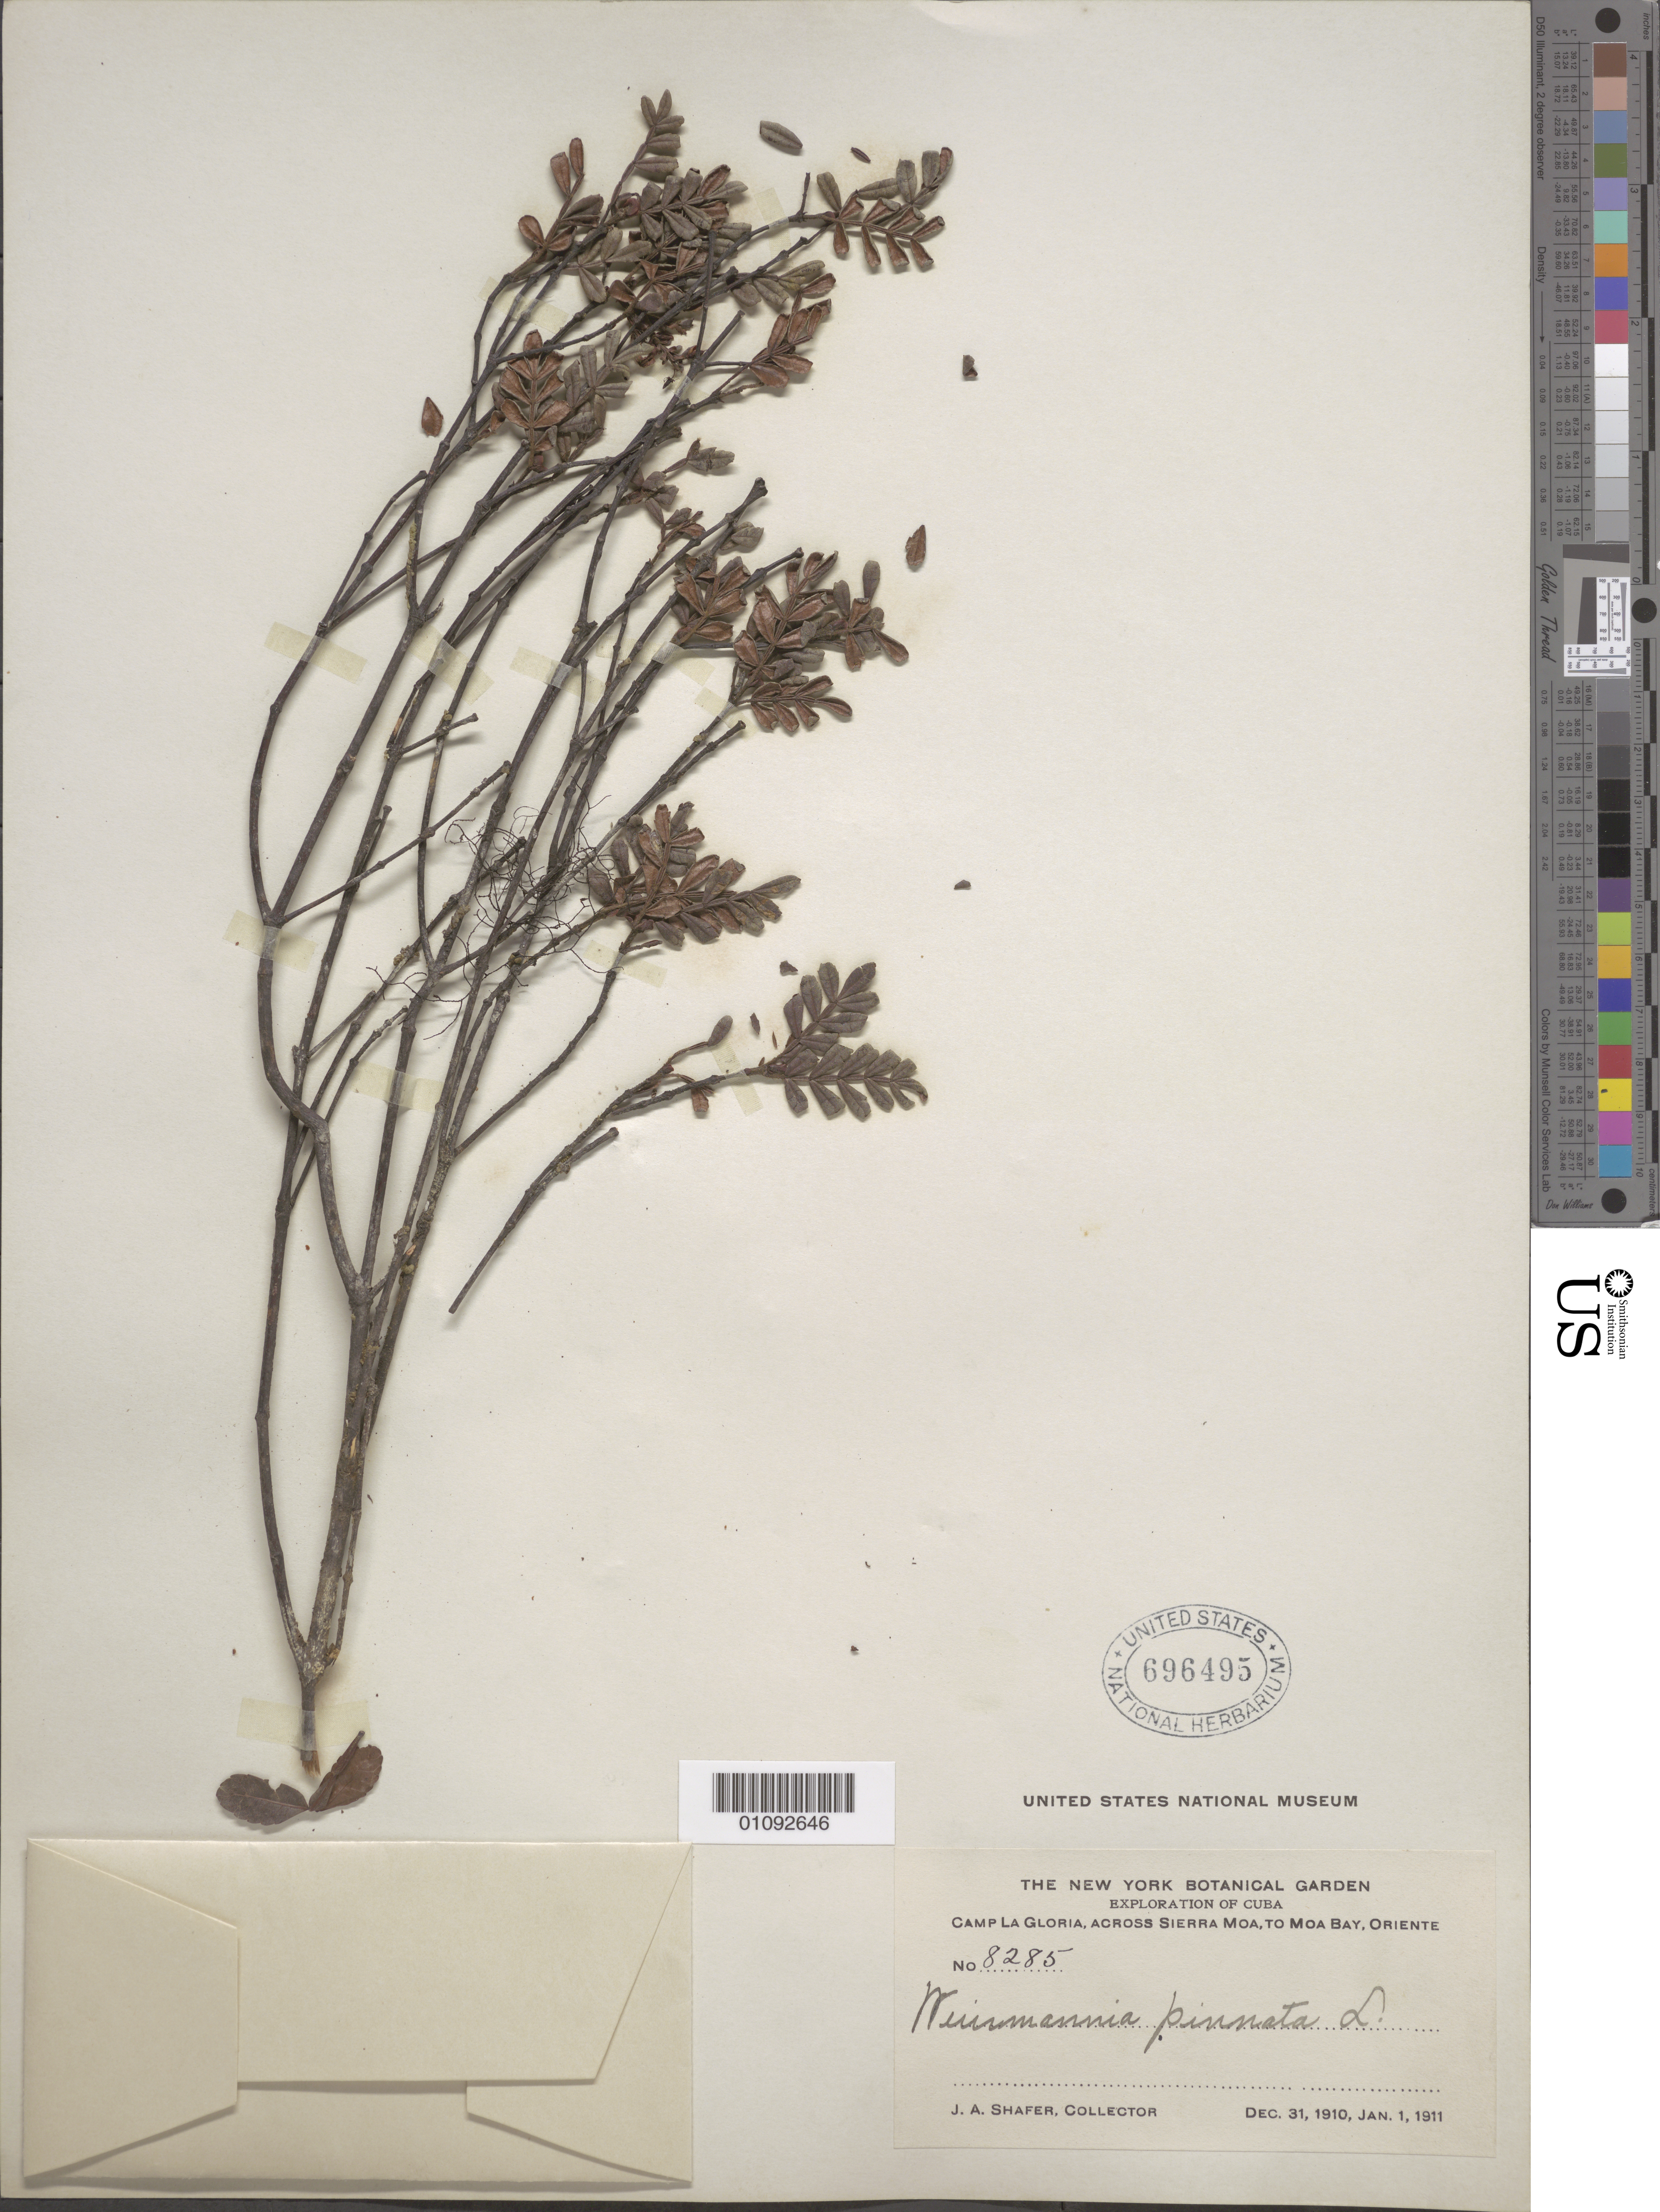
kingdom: Plantae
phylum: Tracheophyta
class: Magnoliopsida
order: Oxalidales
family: Cunoniaceae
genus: Weinmannia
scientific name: Weinmannia pinnata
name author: L.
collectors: J. A. Shafer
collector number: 8285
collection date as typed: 31 Dec 1910 to 01 Jan 1911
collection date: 1910-12-31/1911-01-01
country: Cuba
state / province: Holguín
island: Cuba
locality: Camp La Gloria, across Sierra Moa, to Moa Bay, Oriente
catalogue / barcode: US 696495